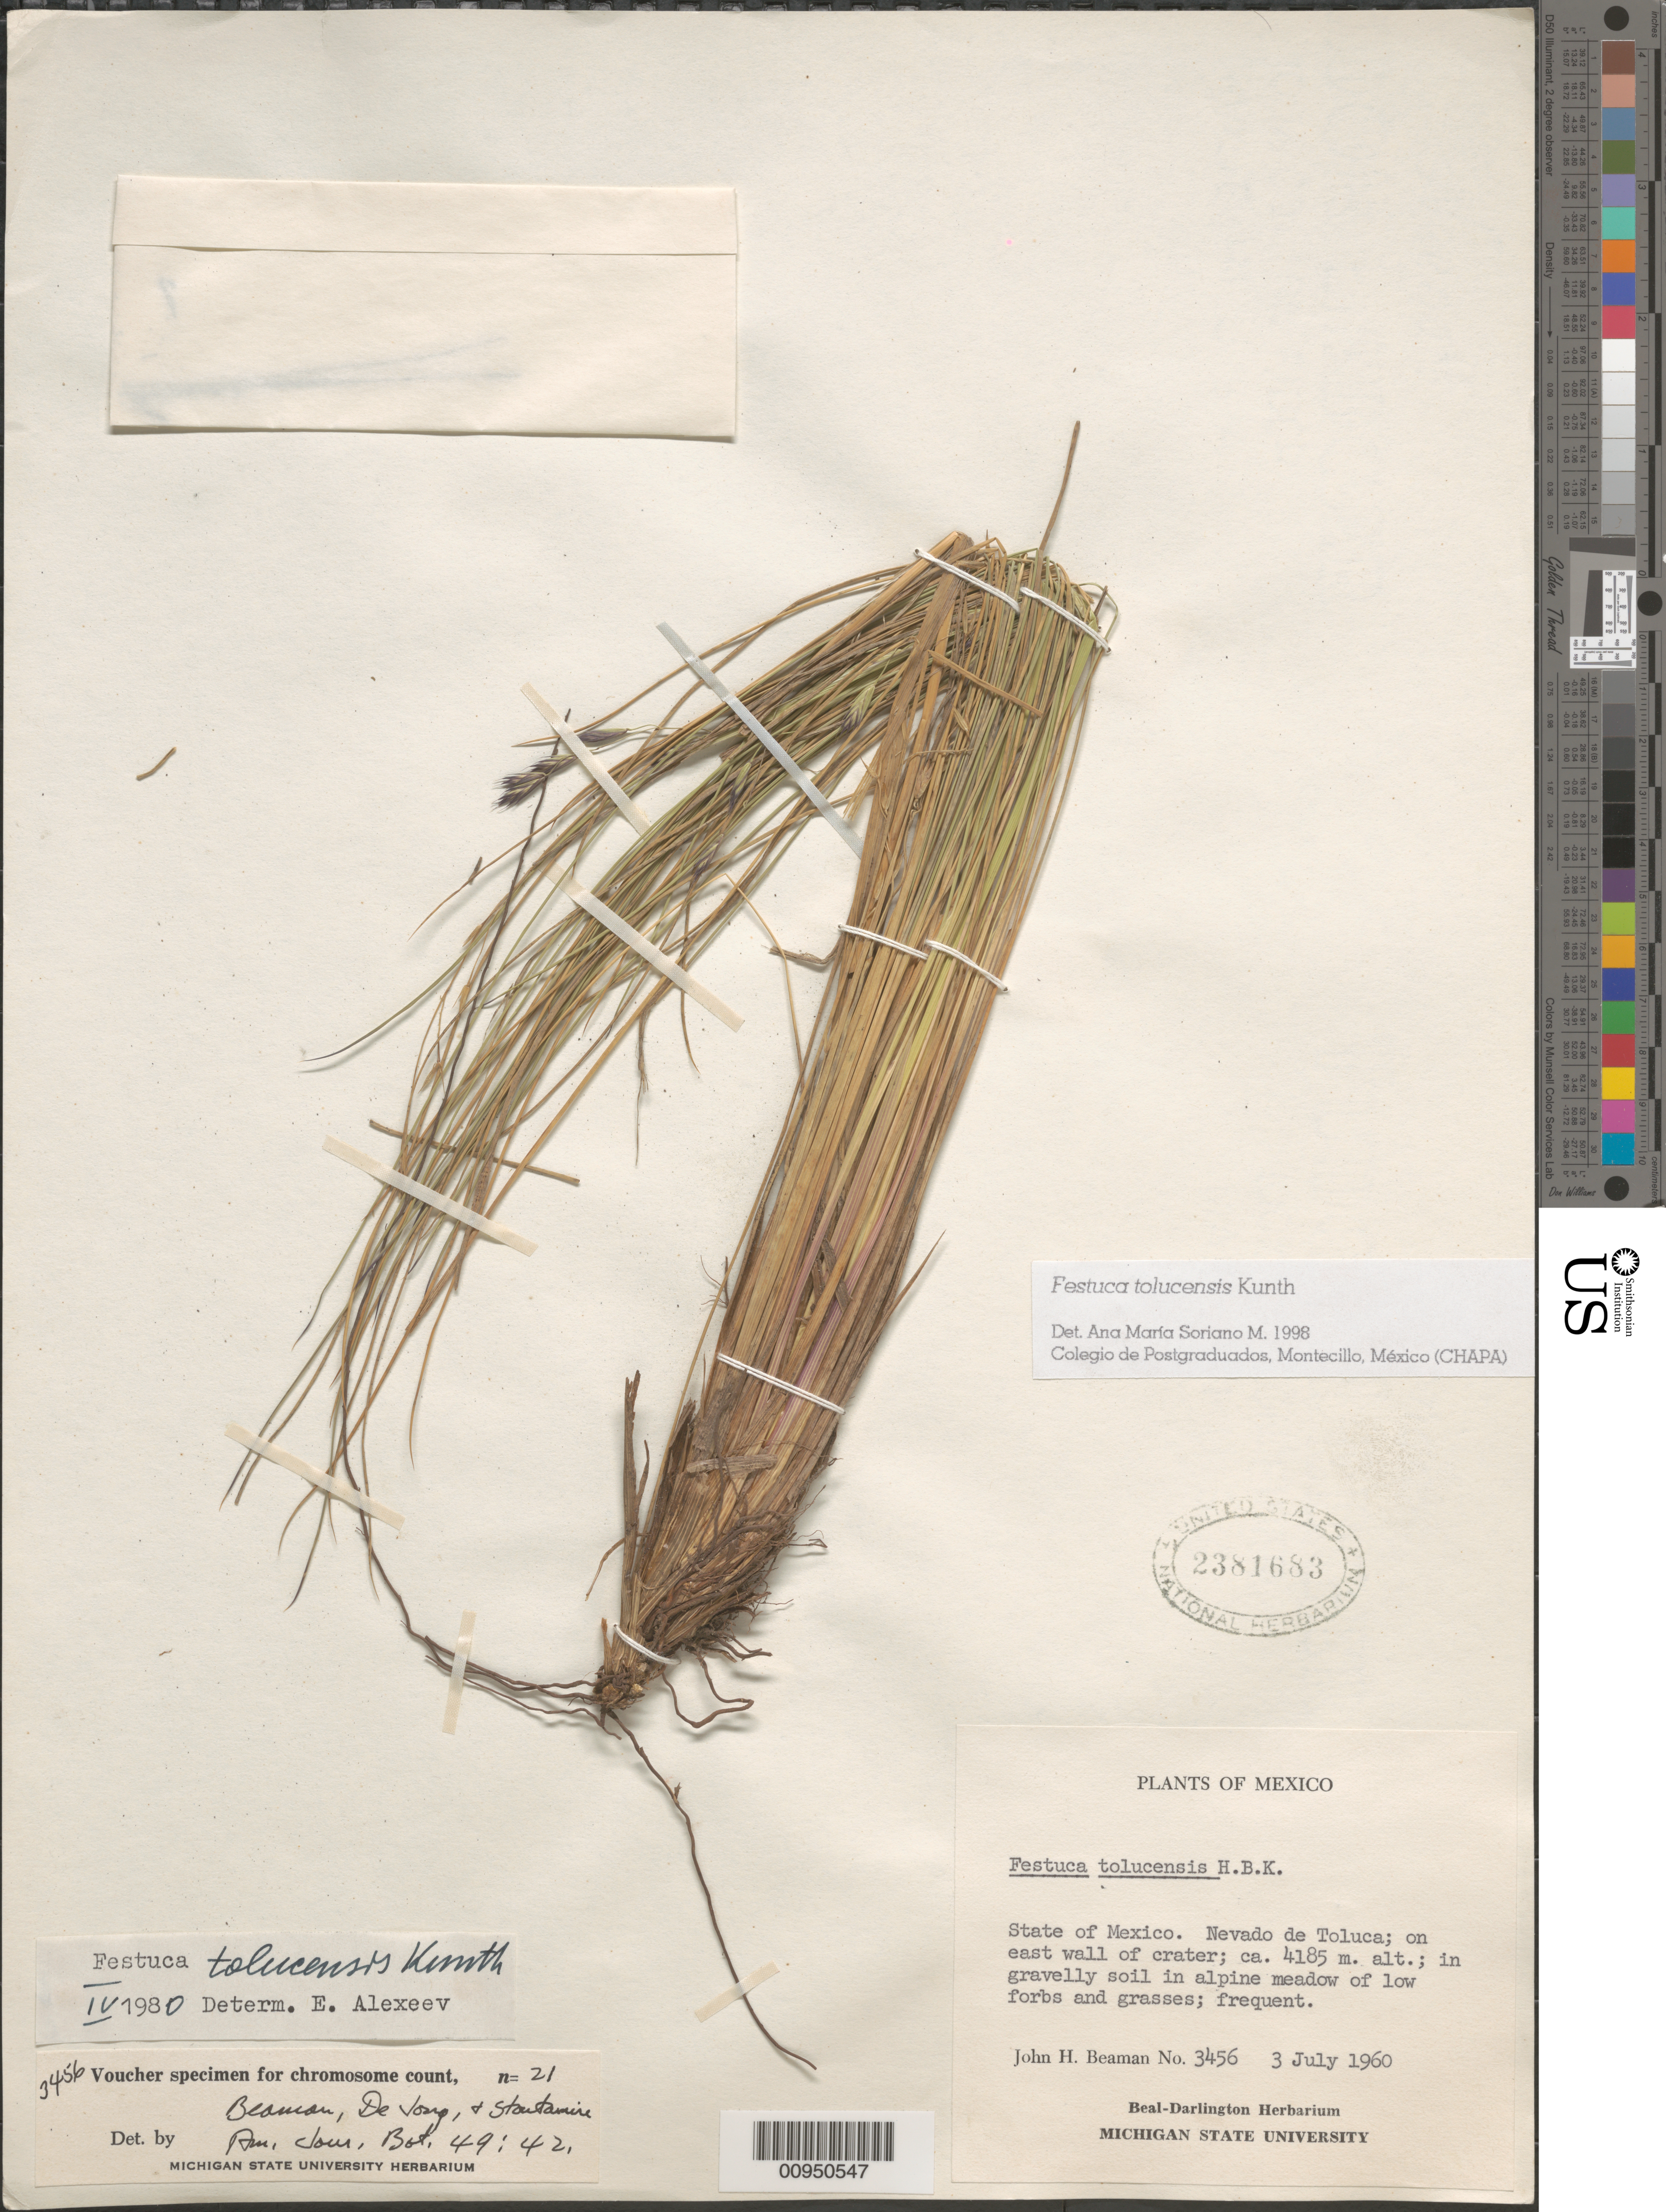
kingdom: Plantae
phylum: Tracheophyta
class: Liliopsida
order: Poales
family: Poaceae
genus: Festuca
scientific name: Festuca tolucensis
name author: Kunth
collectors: J. H. Beaman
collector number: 3456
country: Mexico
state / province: México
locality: Nevado de Toluca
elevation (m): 4185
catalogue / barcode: US 2381683